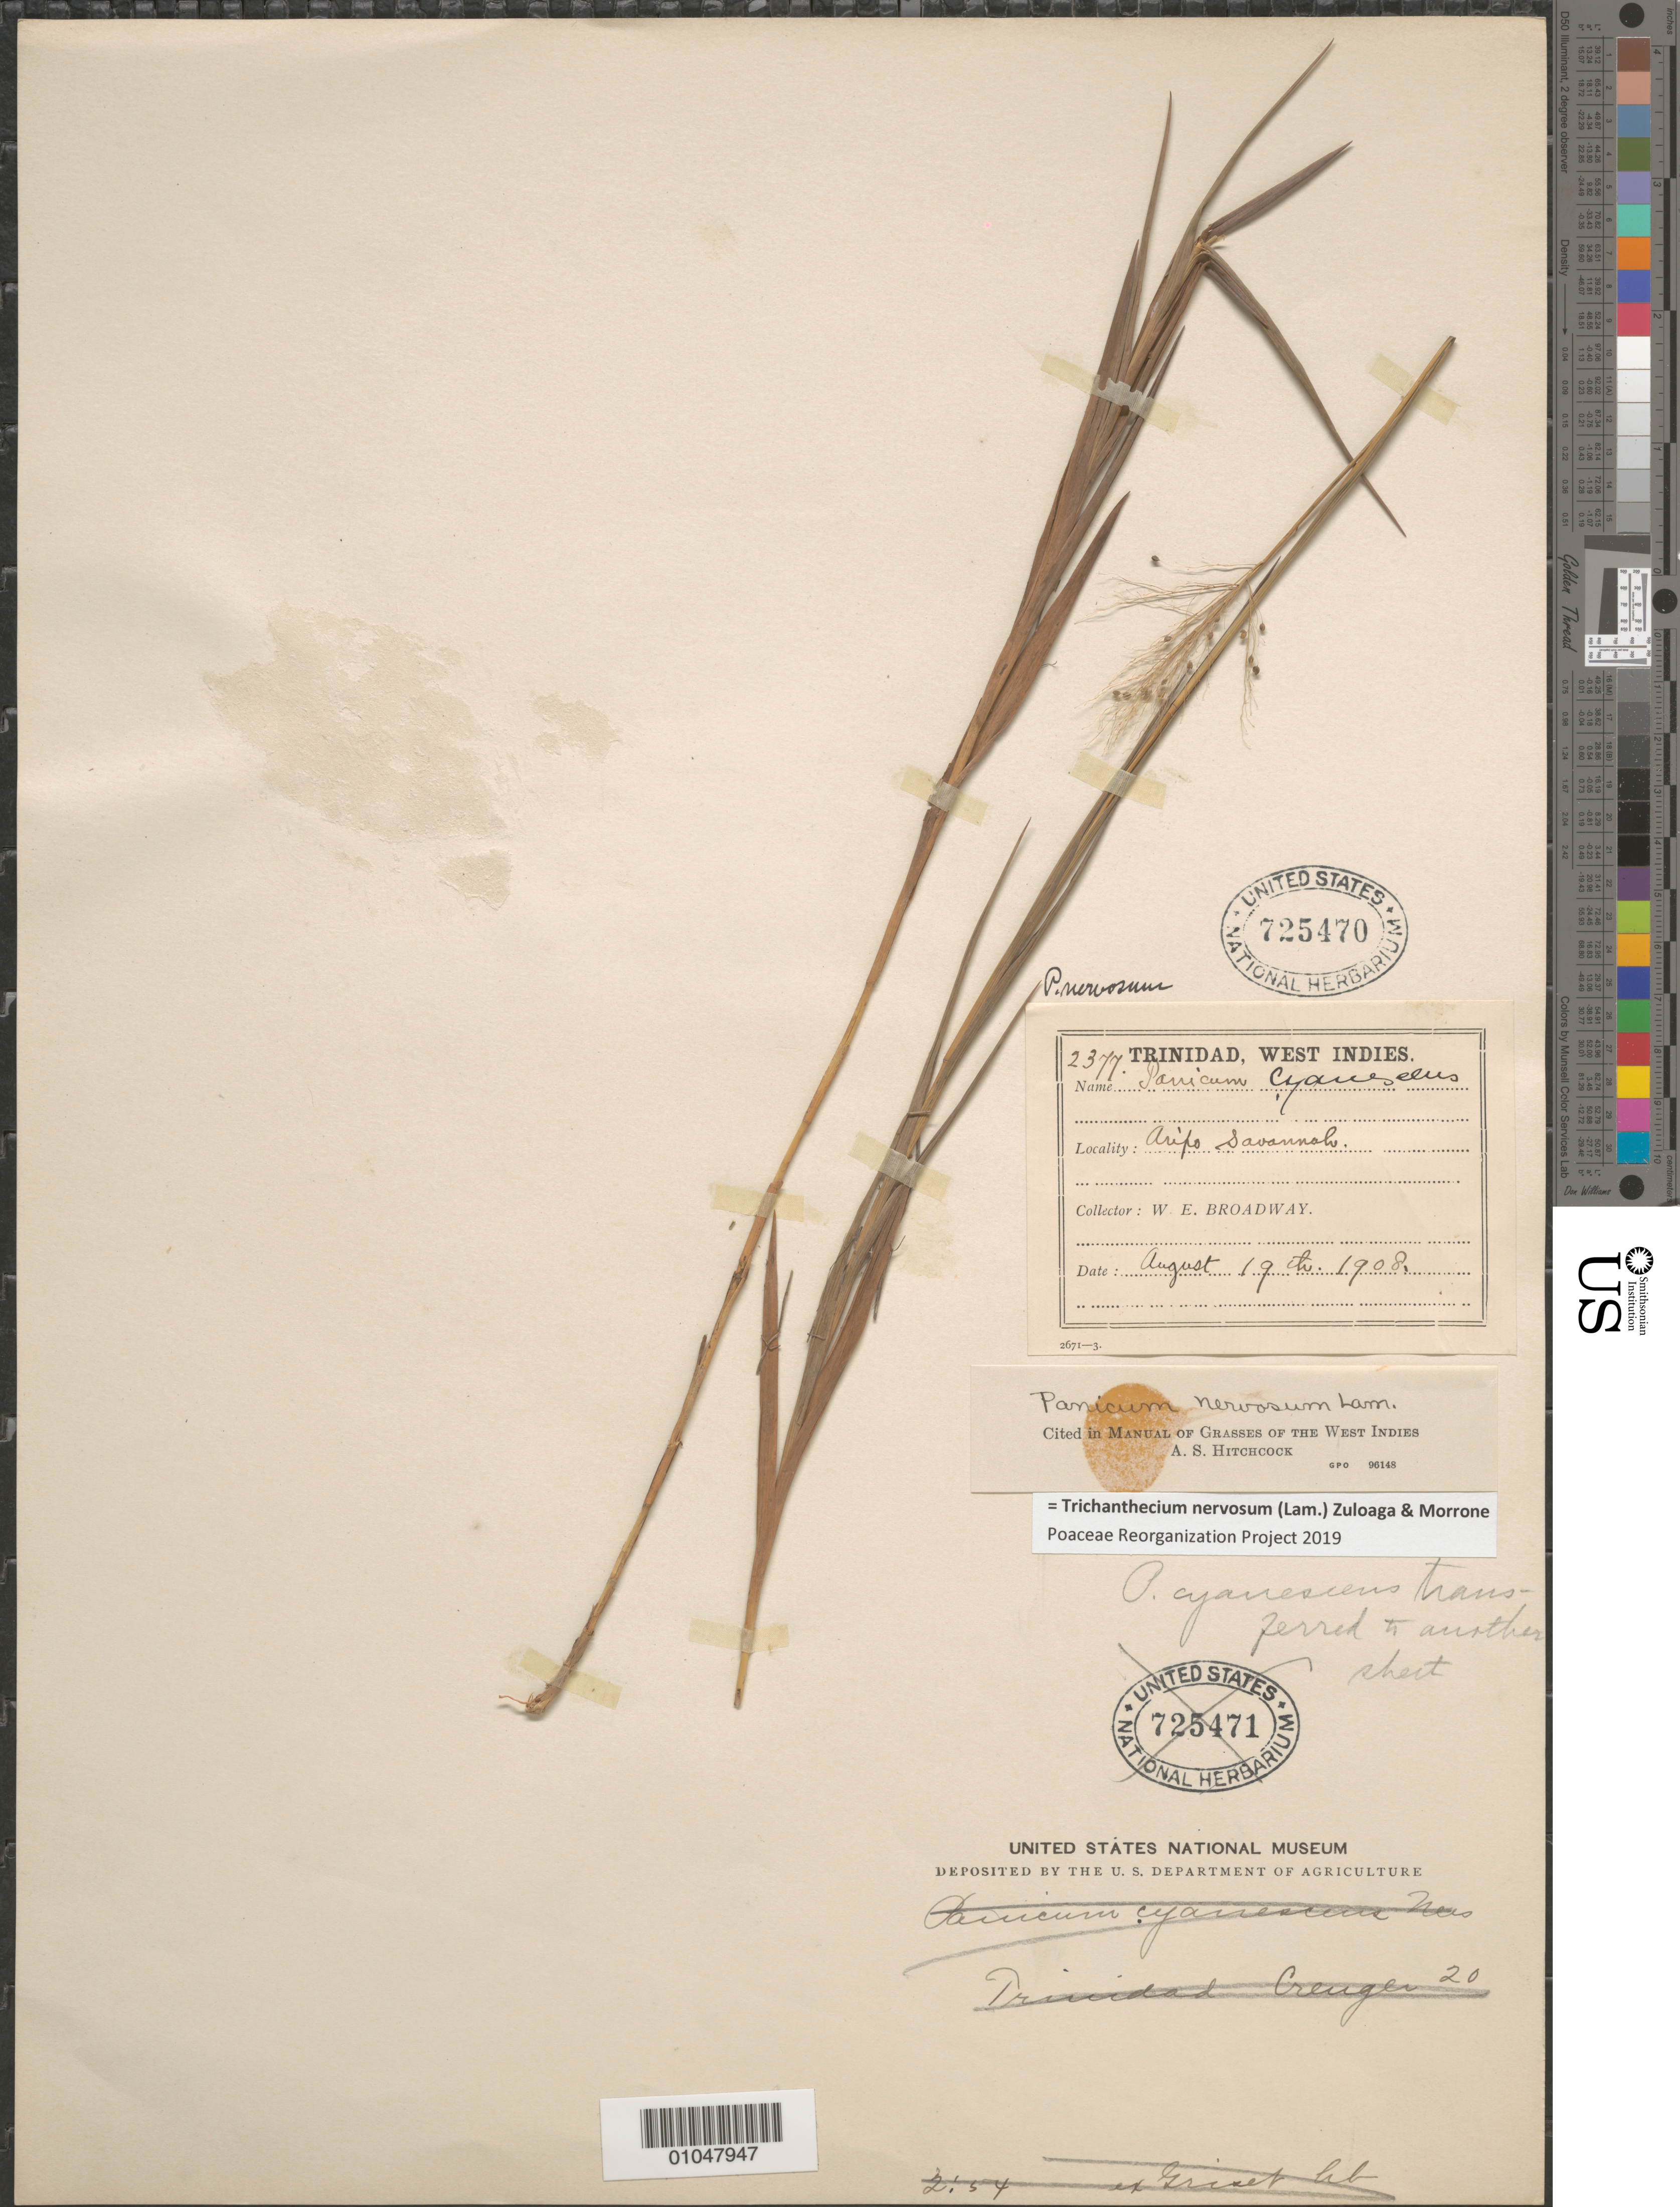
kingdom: Plantae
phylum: Tracheophyta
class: Liliopsida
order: Poales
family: Poaceae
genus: Panicum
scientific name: Panicum nervosum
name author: Lam.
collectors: W. E. Broadway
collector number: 2377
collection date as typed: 19 Aug 1908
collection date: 1908-08-19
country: Trinidad and Tobago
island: Trinidad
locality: Aripo savannah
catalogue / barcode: US 725470